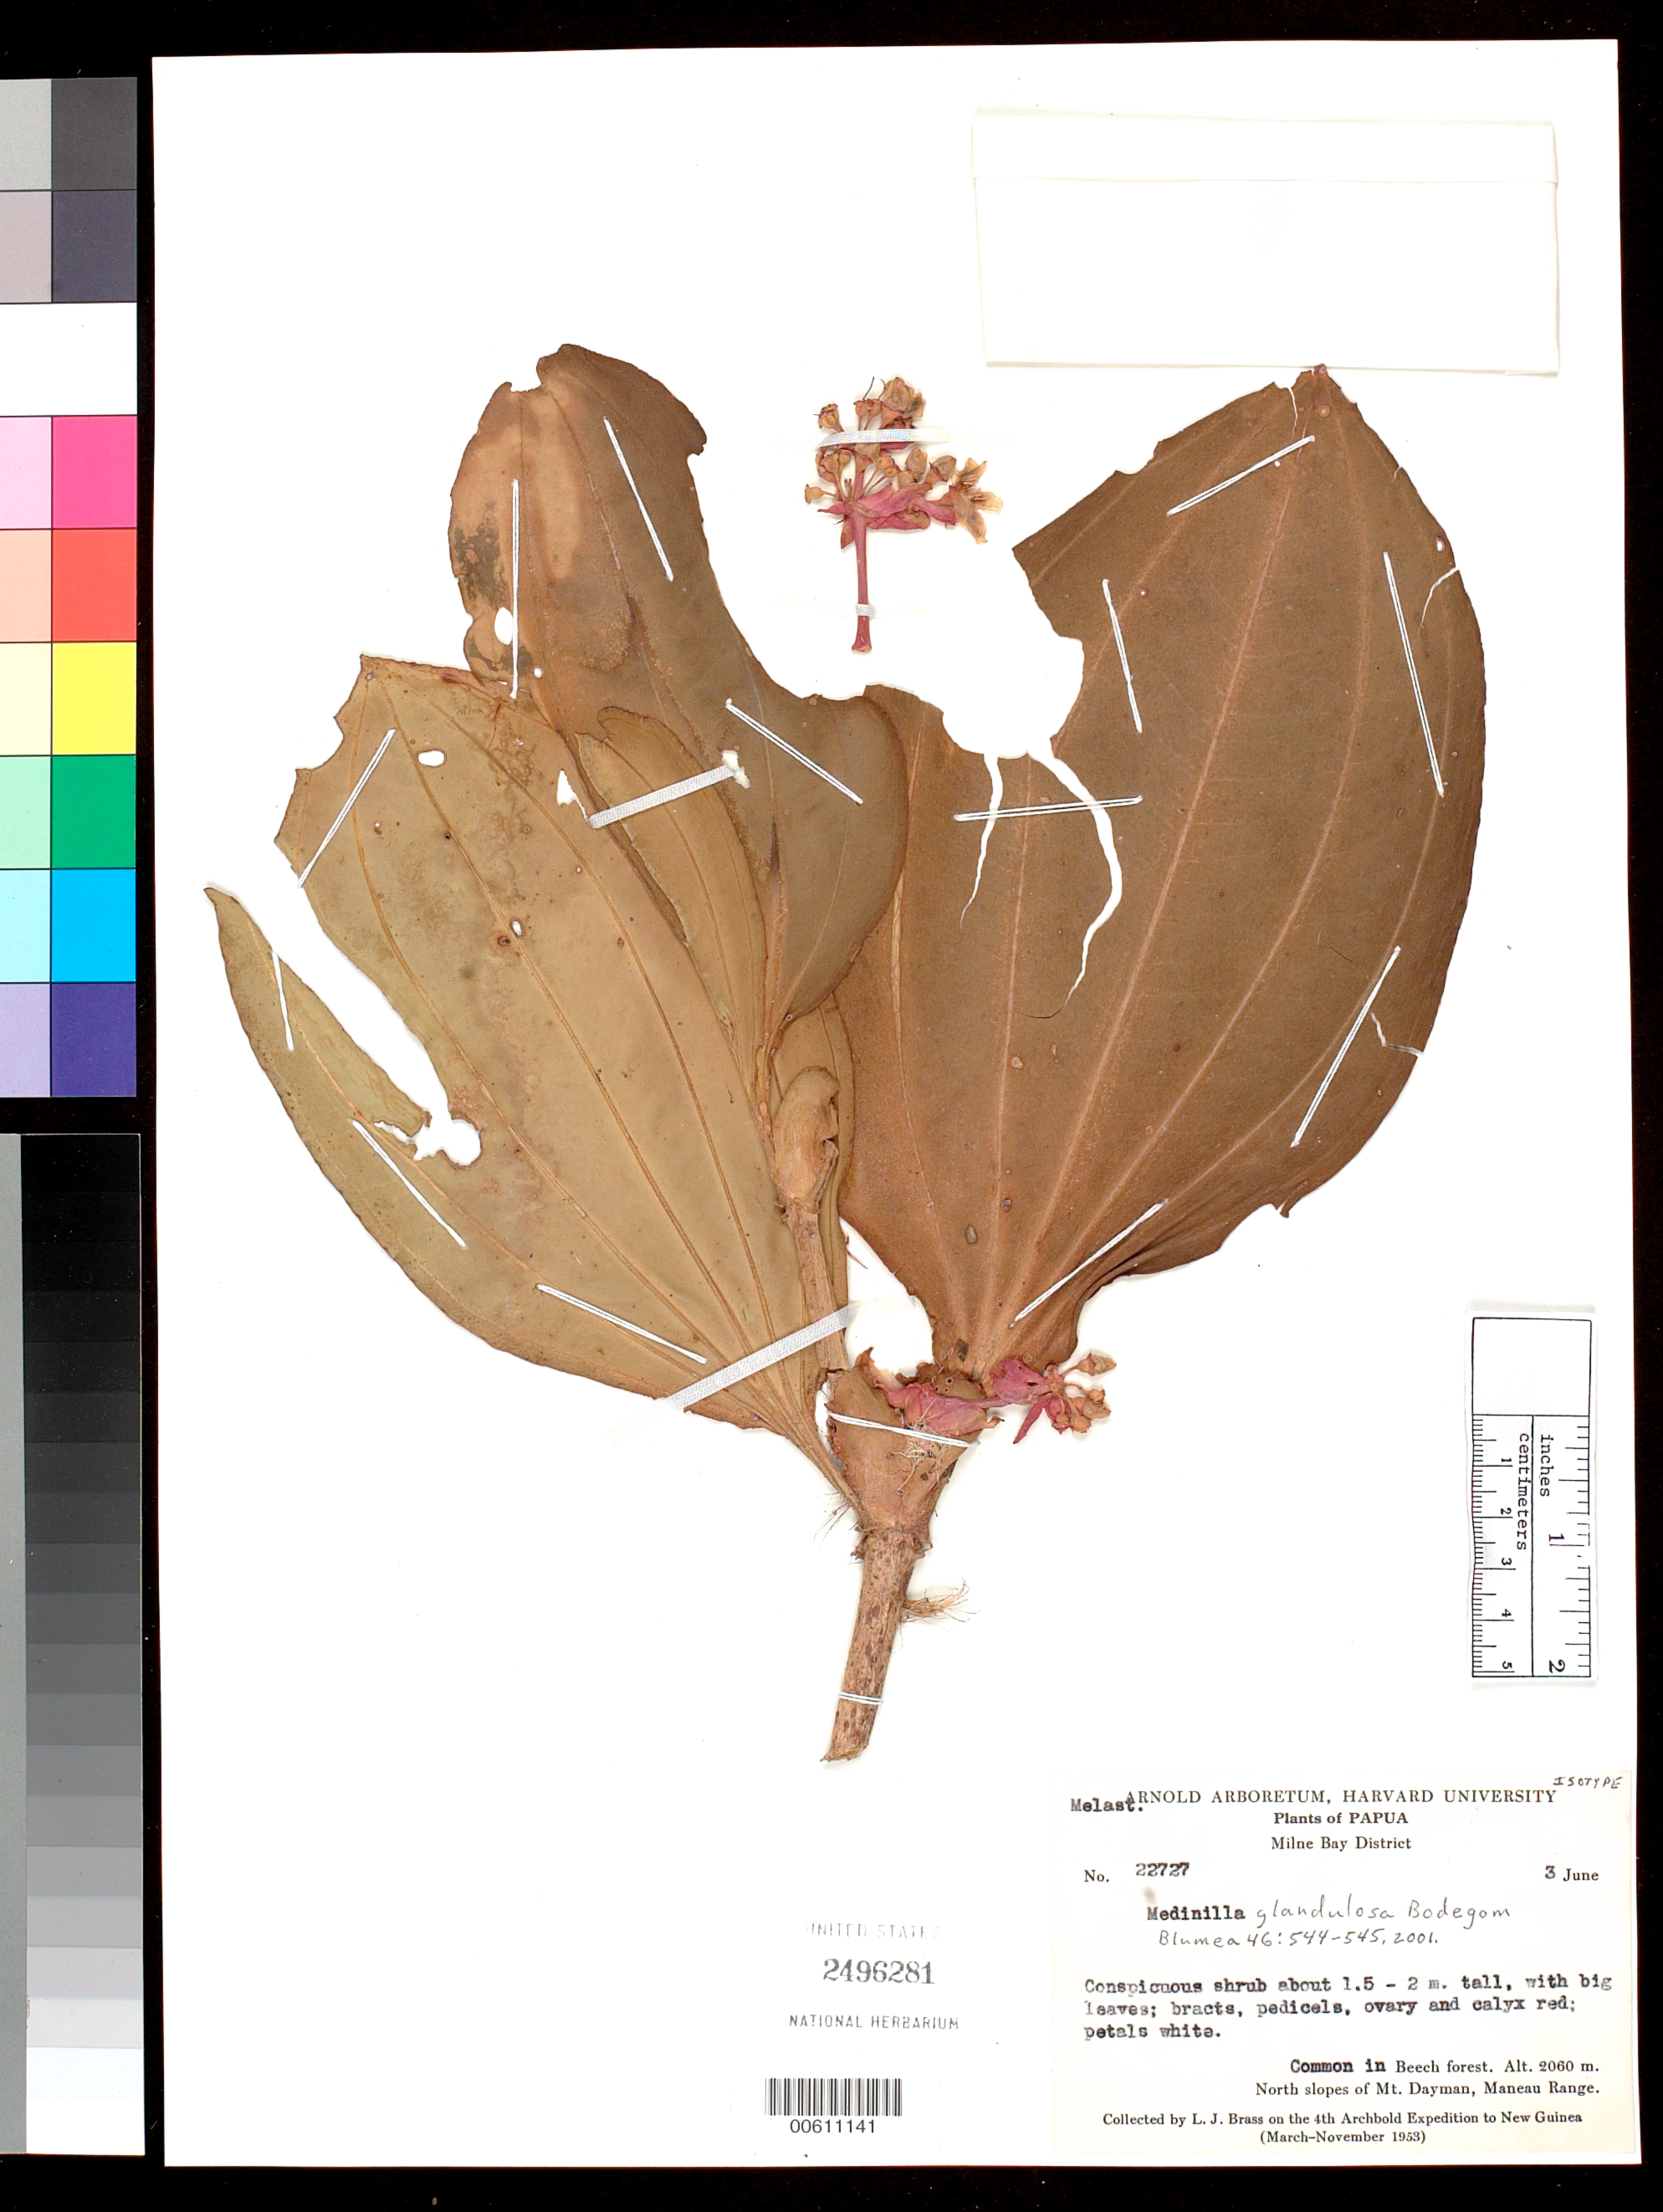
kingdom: Plantae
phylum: Tracheophyta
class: Magnoliopsida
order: Myrtales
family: Melastomataceae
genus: Medinilla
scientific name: Medinilla glandulosa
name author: Bodegom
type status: Isotype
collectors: L. J. Brass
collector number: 22727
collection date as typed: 03 Jun 1953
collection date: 1953-06-03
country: Papua New Guinea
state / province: Milne Bay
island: New Guinea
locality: Mt. Dayman, Maneau Range.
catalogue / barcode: US 2496281